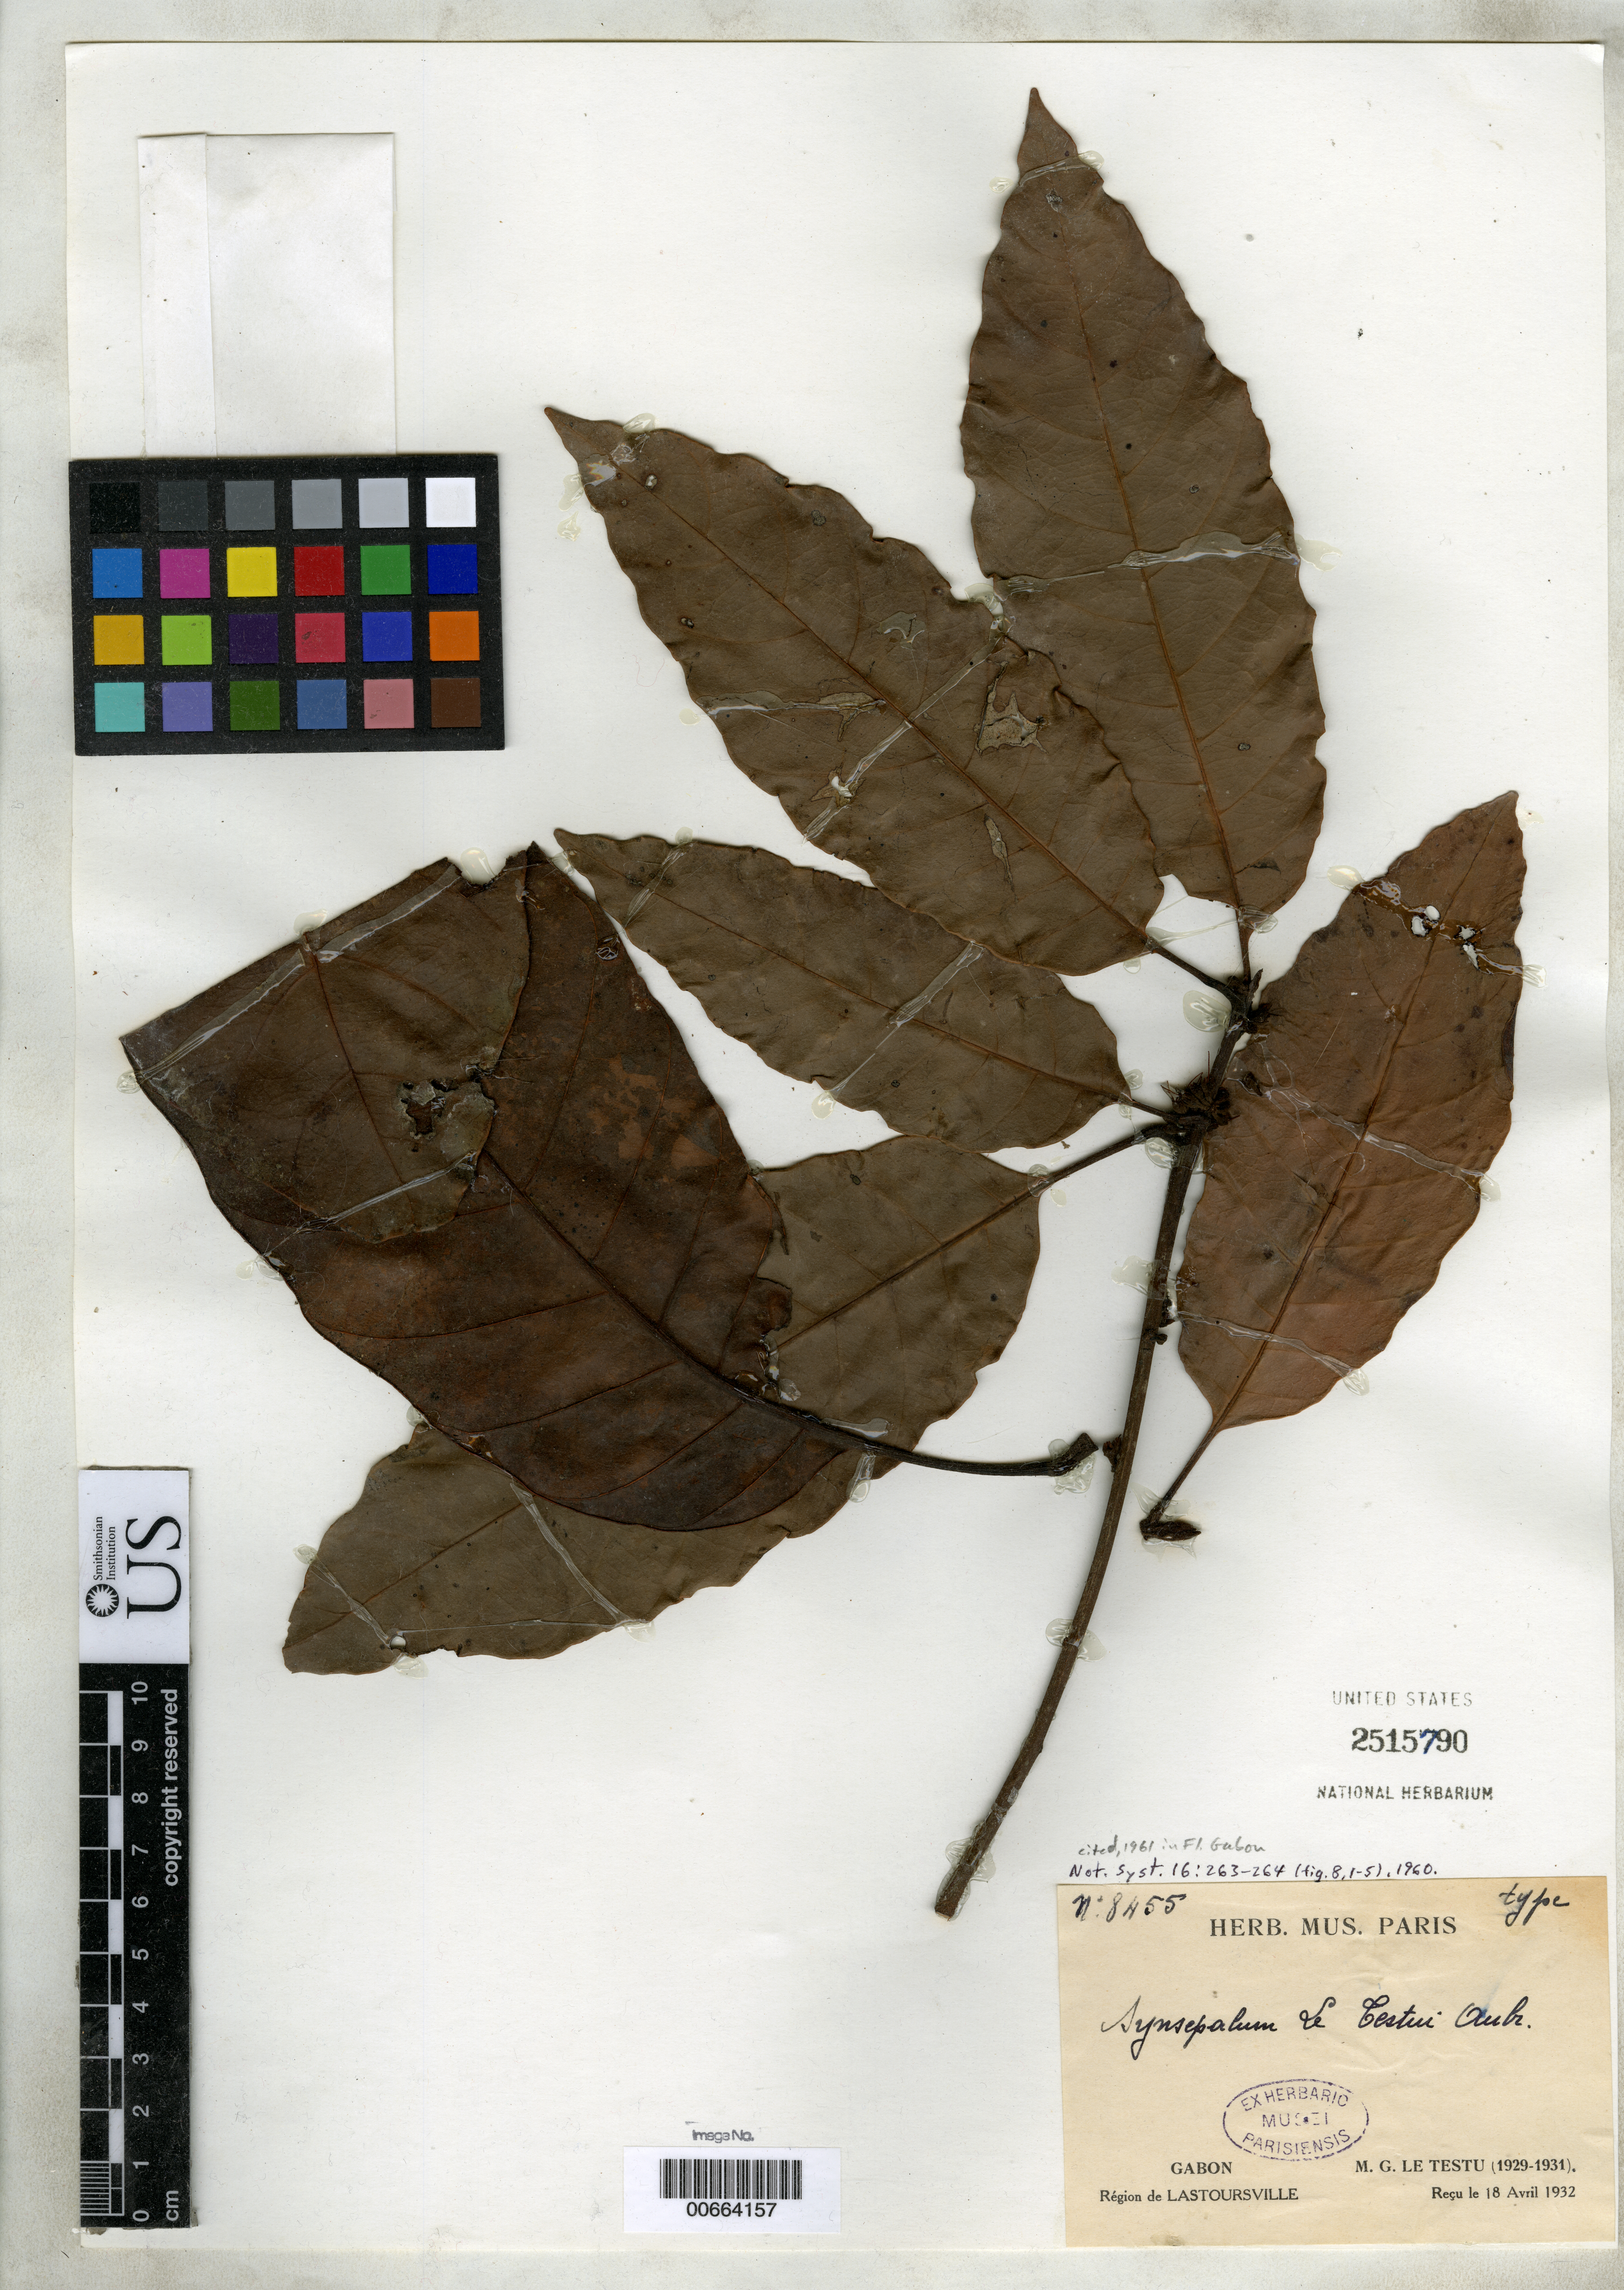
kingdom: Plantae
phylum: Tracheophyta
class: Magnoliopsida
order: Ericales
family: Sapotaceae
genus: Synsepalum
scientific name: Synsepalum le-testui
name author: Aubrév. & Pellegr.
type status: Isotype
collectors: G. Le Testu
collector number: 8455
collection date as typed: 18 Apr 1932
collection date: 1932-04-18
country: Gabon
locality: Lastoursville.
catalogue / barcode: US 2515790